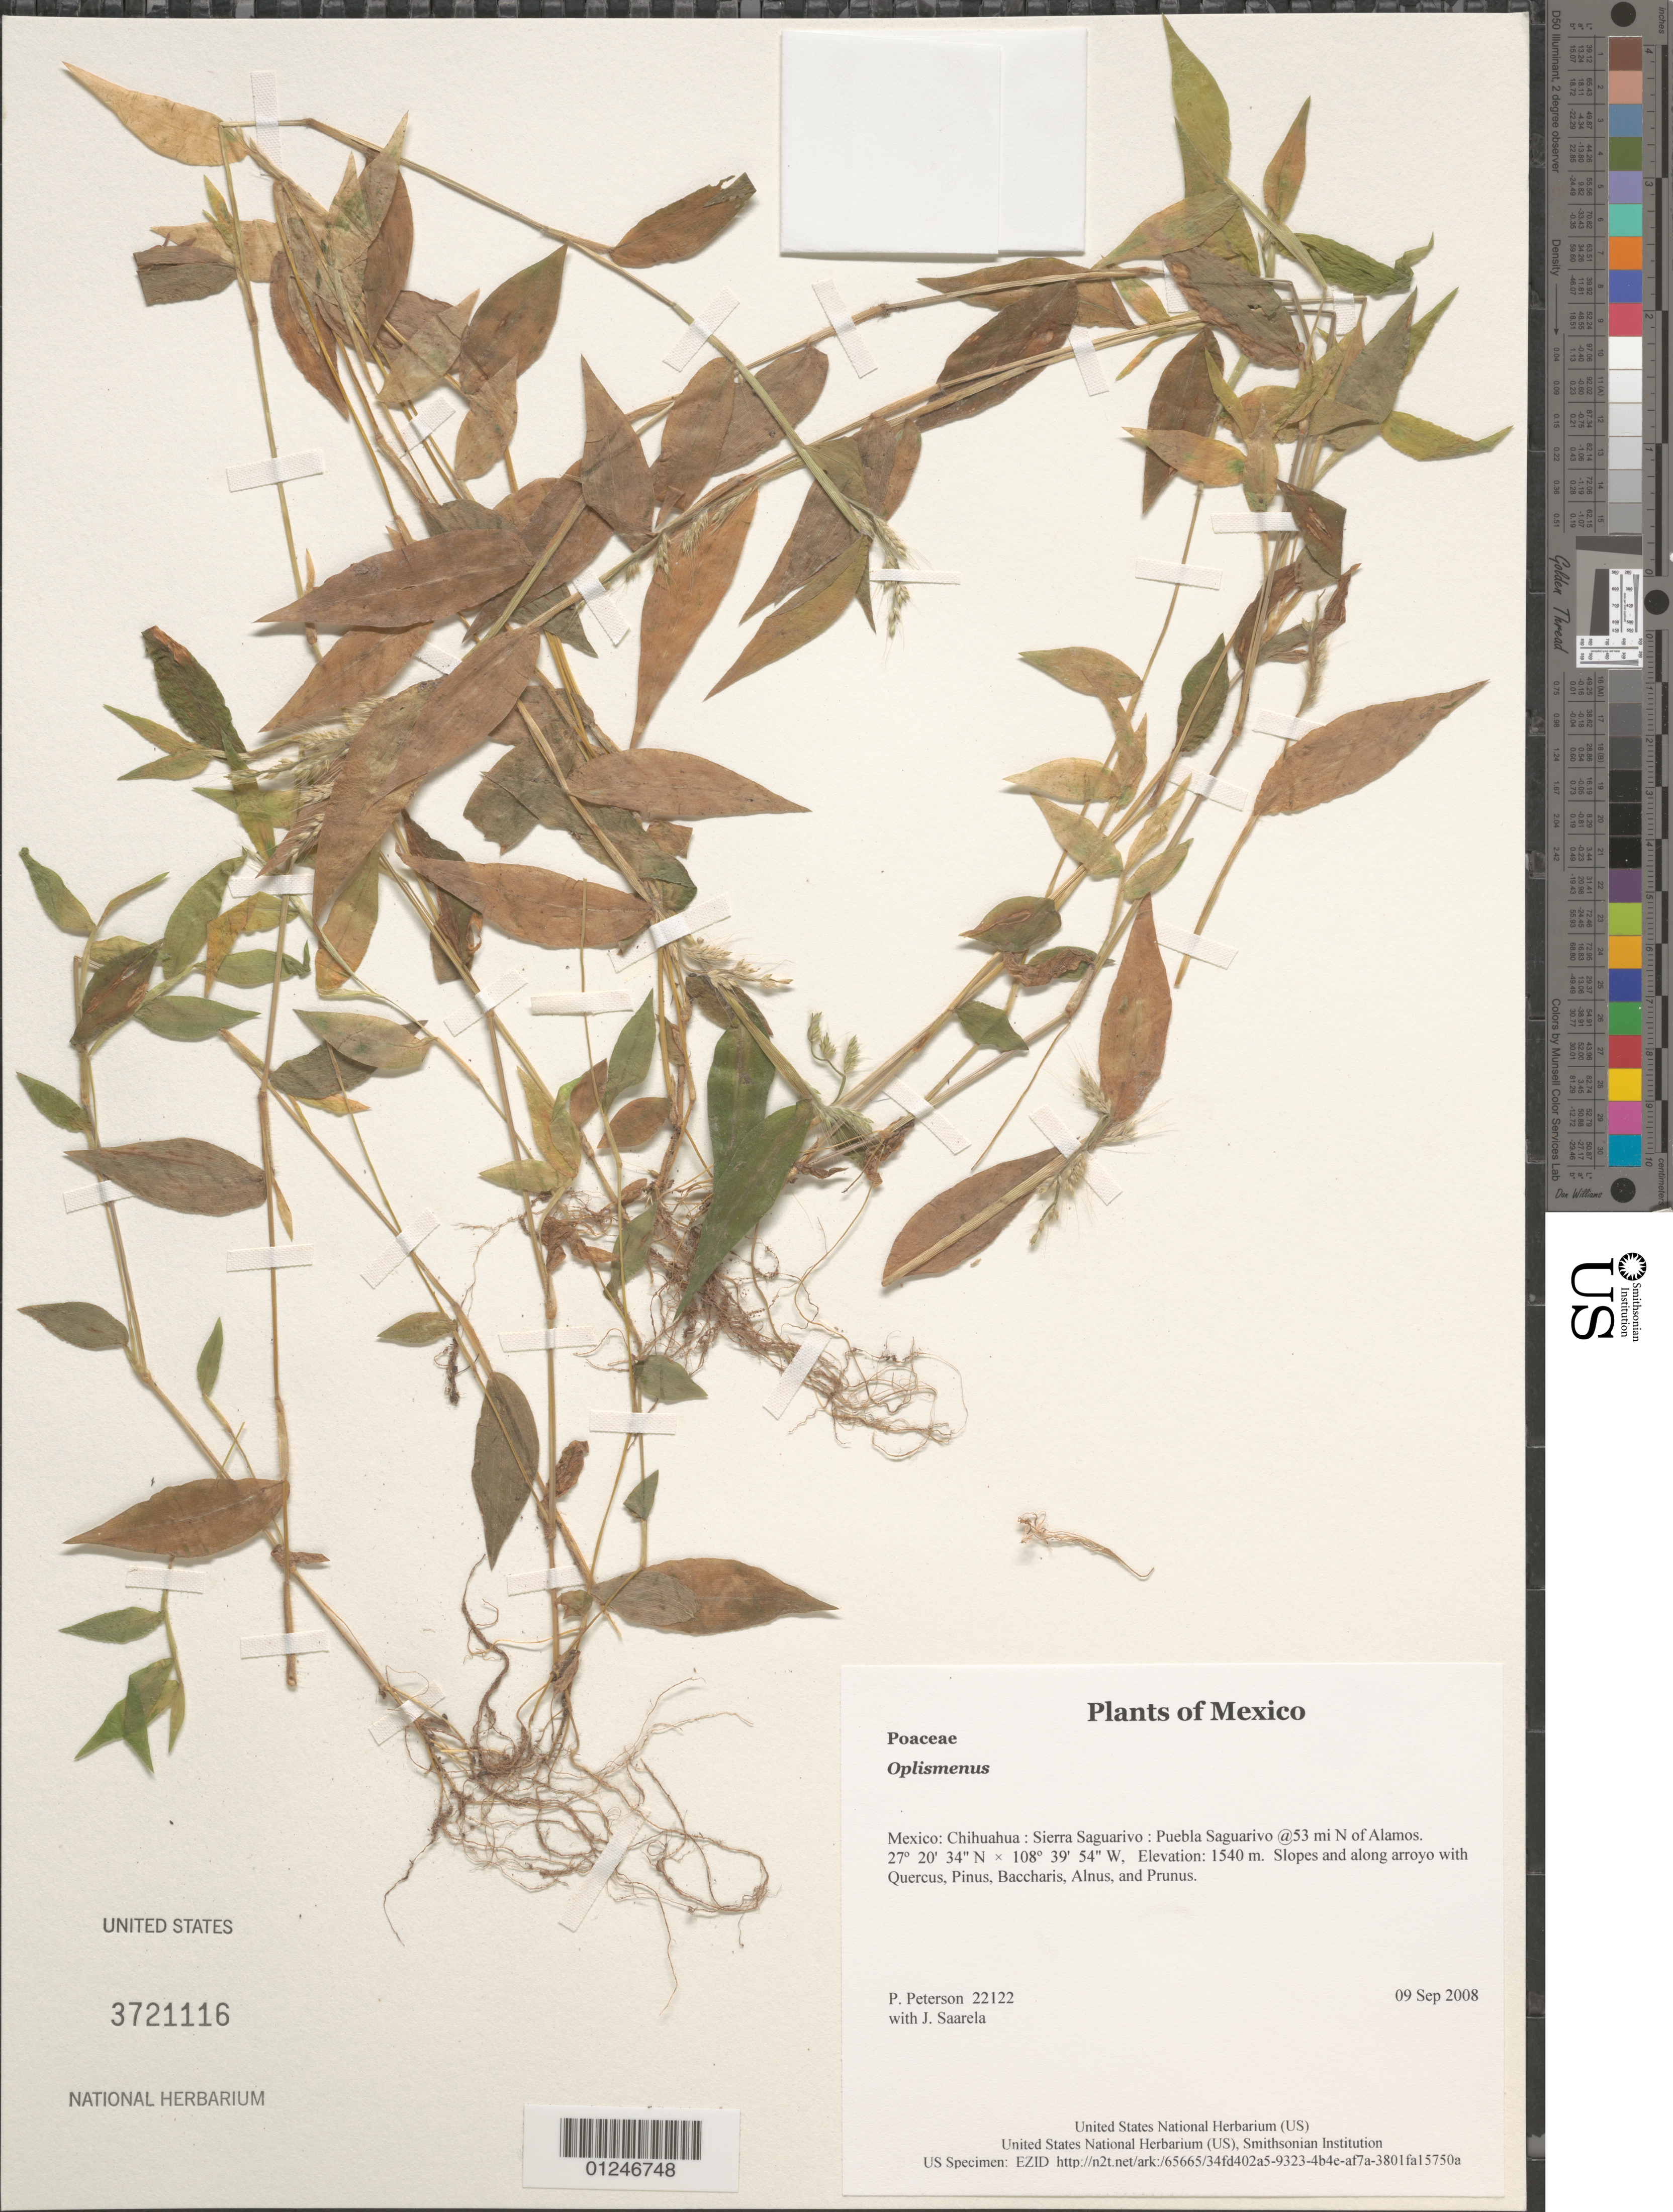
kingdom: Plantae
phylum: Tracheophyta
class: Liliopsida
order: Poales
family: Poaceae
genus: Oplismenus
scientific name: Oplismenus sp.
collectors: P. M. Peterson & J. Saarela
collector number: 22122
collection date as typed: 09 Sep 2008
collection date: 2008-09-09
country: Mexico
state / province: Chihuahua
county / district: Sierra Saguarivo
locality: Puebla Saguarivo @53 mi N of Alamos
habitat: Slopes and along arroyo with Quercus, Pinus, Baccharis, Alnus, and Prunus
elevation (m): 1540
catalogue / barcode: US 3721116